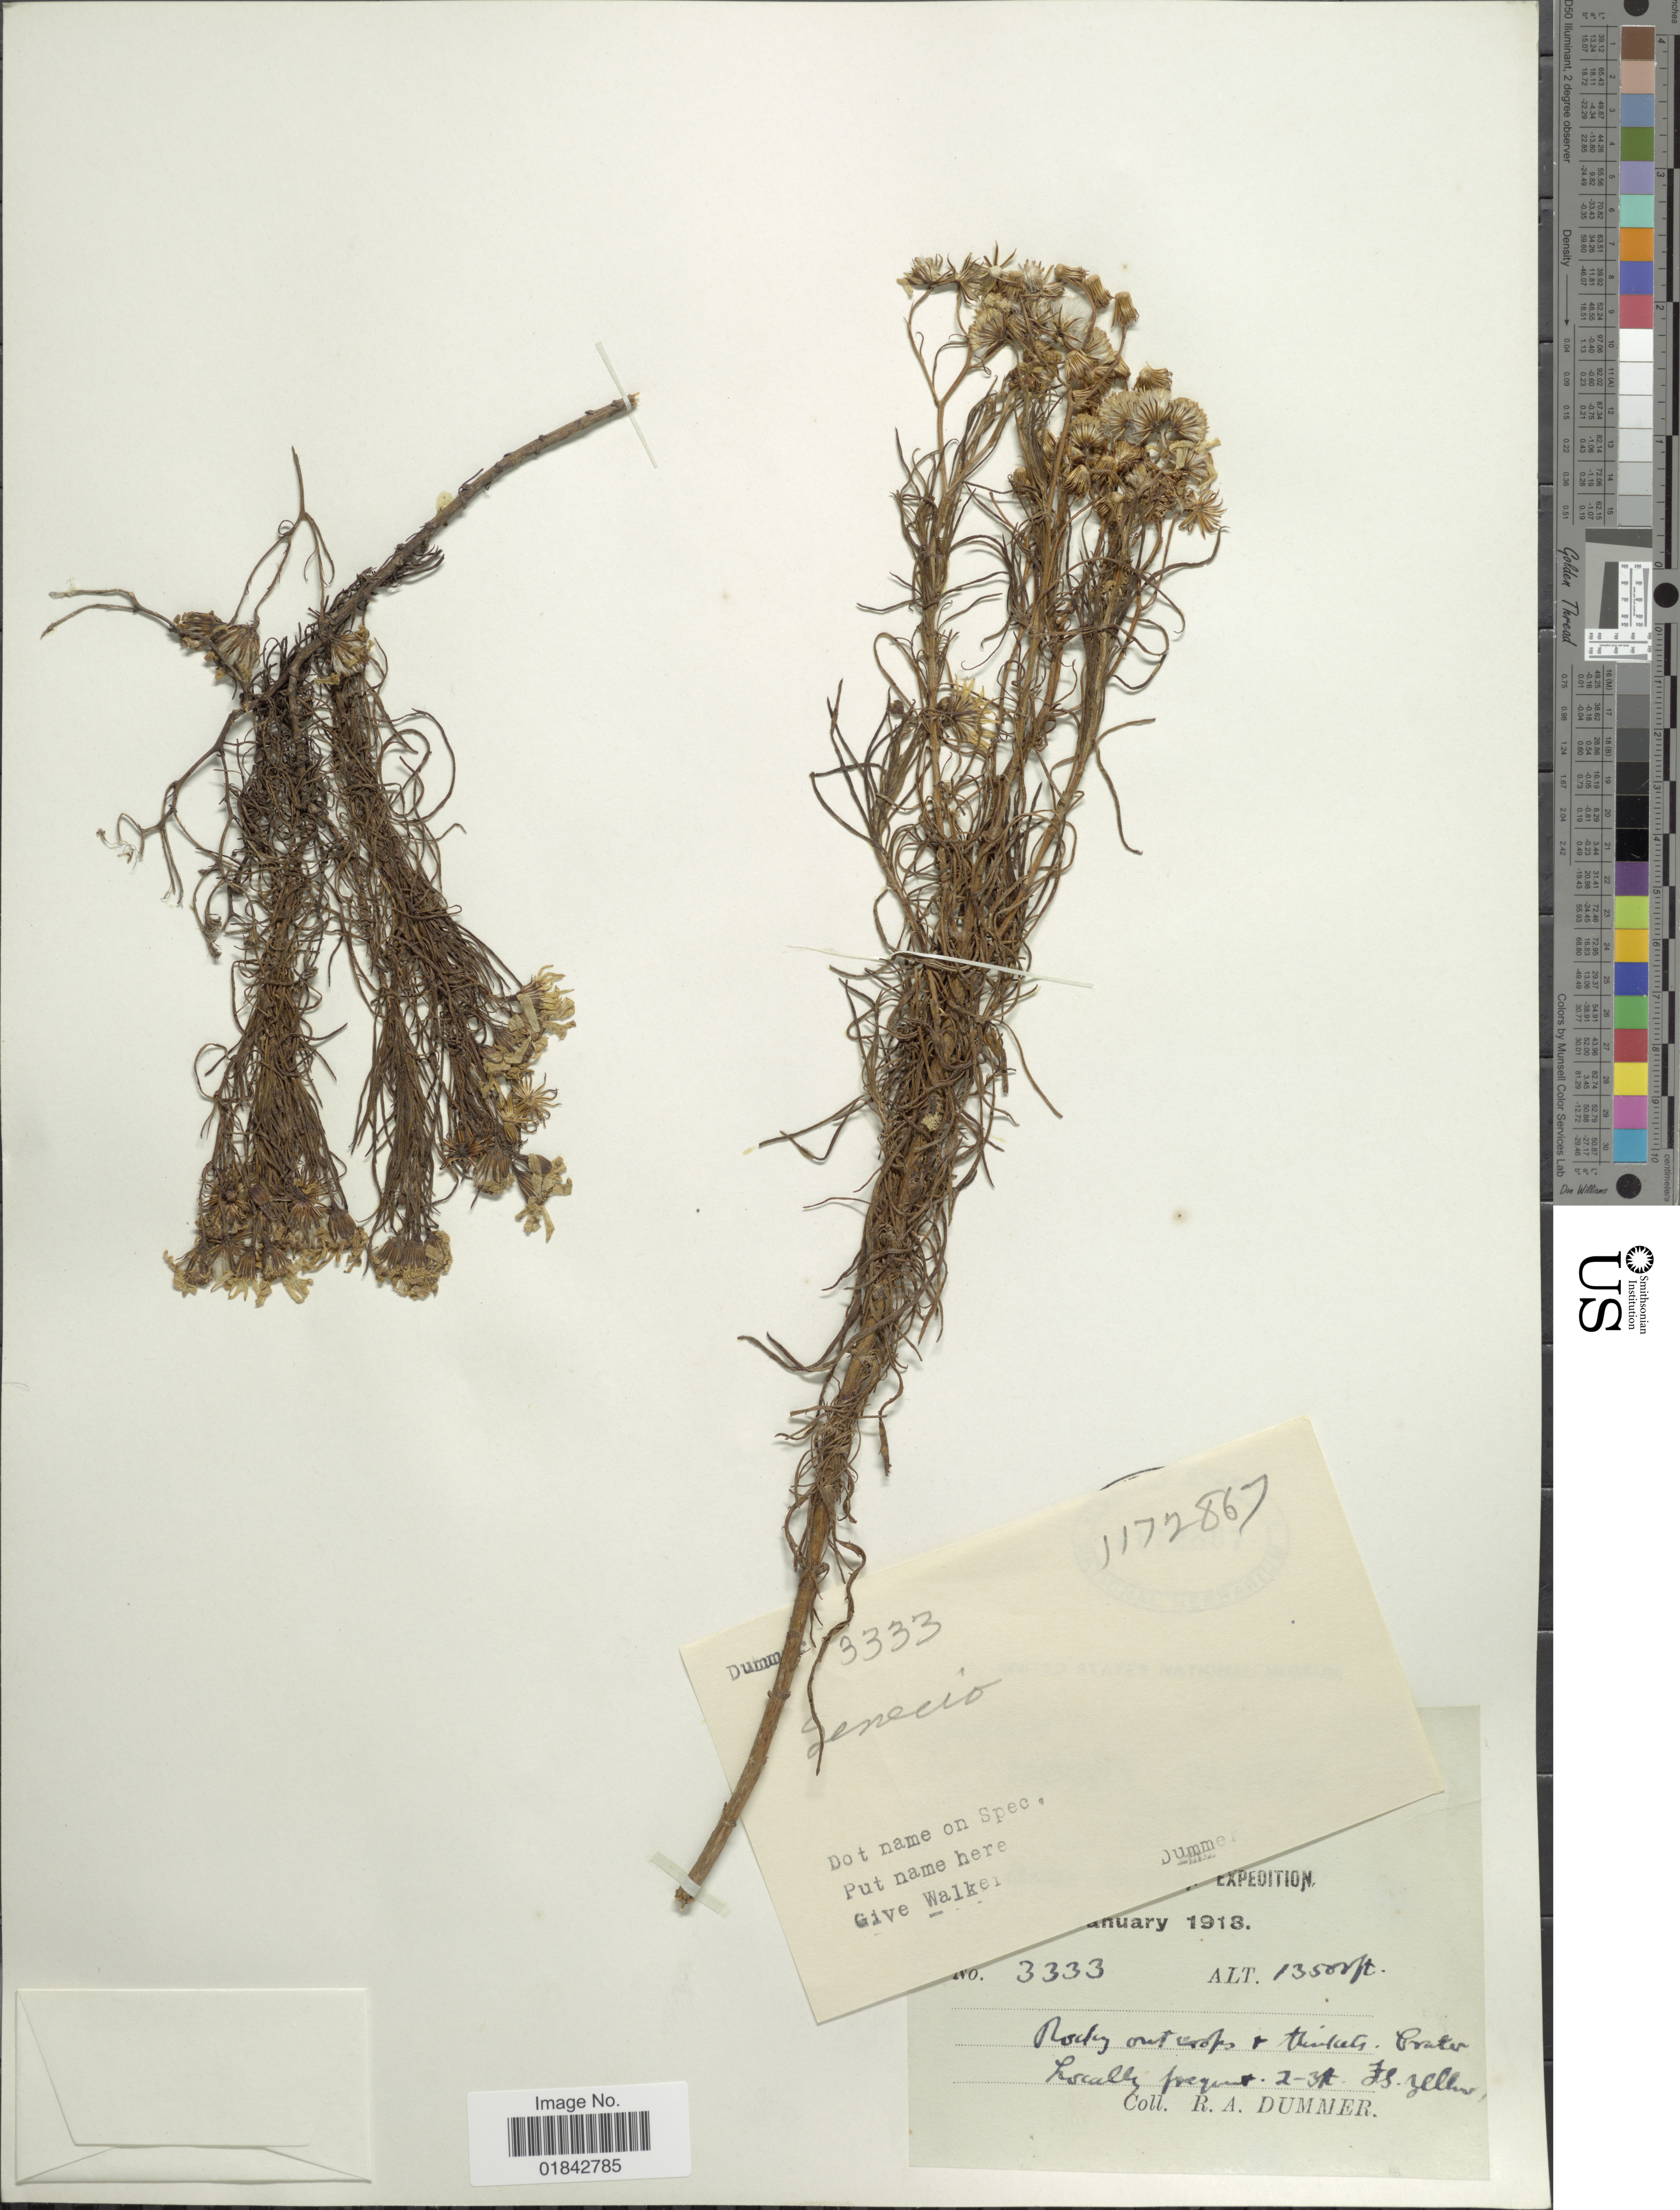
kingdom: Plantae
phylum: Tracheophyta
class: Magnoliopsida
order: Asterales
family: Asteraceae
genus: Senecio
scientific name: Senecio sp.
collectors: R. Dümmer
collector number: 3333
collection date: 1918-01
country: Uganda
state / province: Eastern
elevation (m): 4115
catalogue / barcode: US 1172867